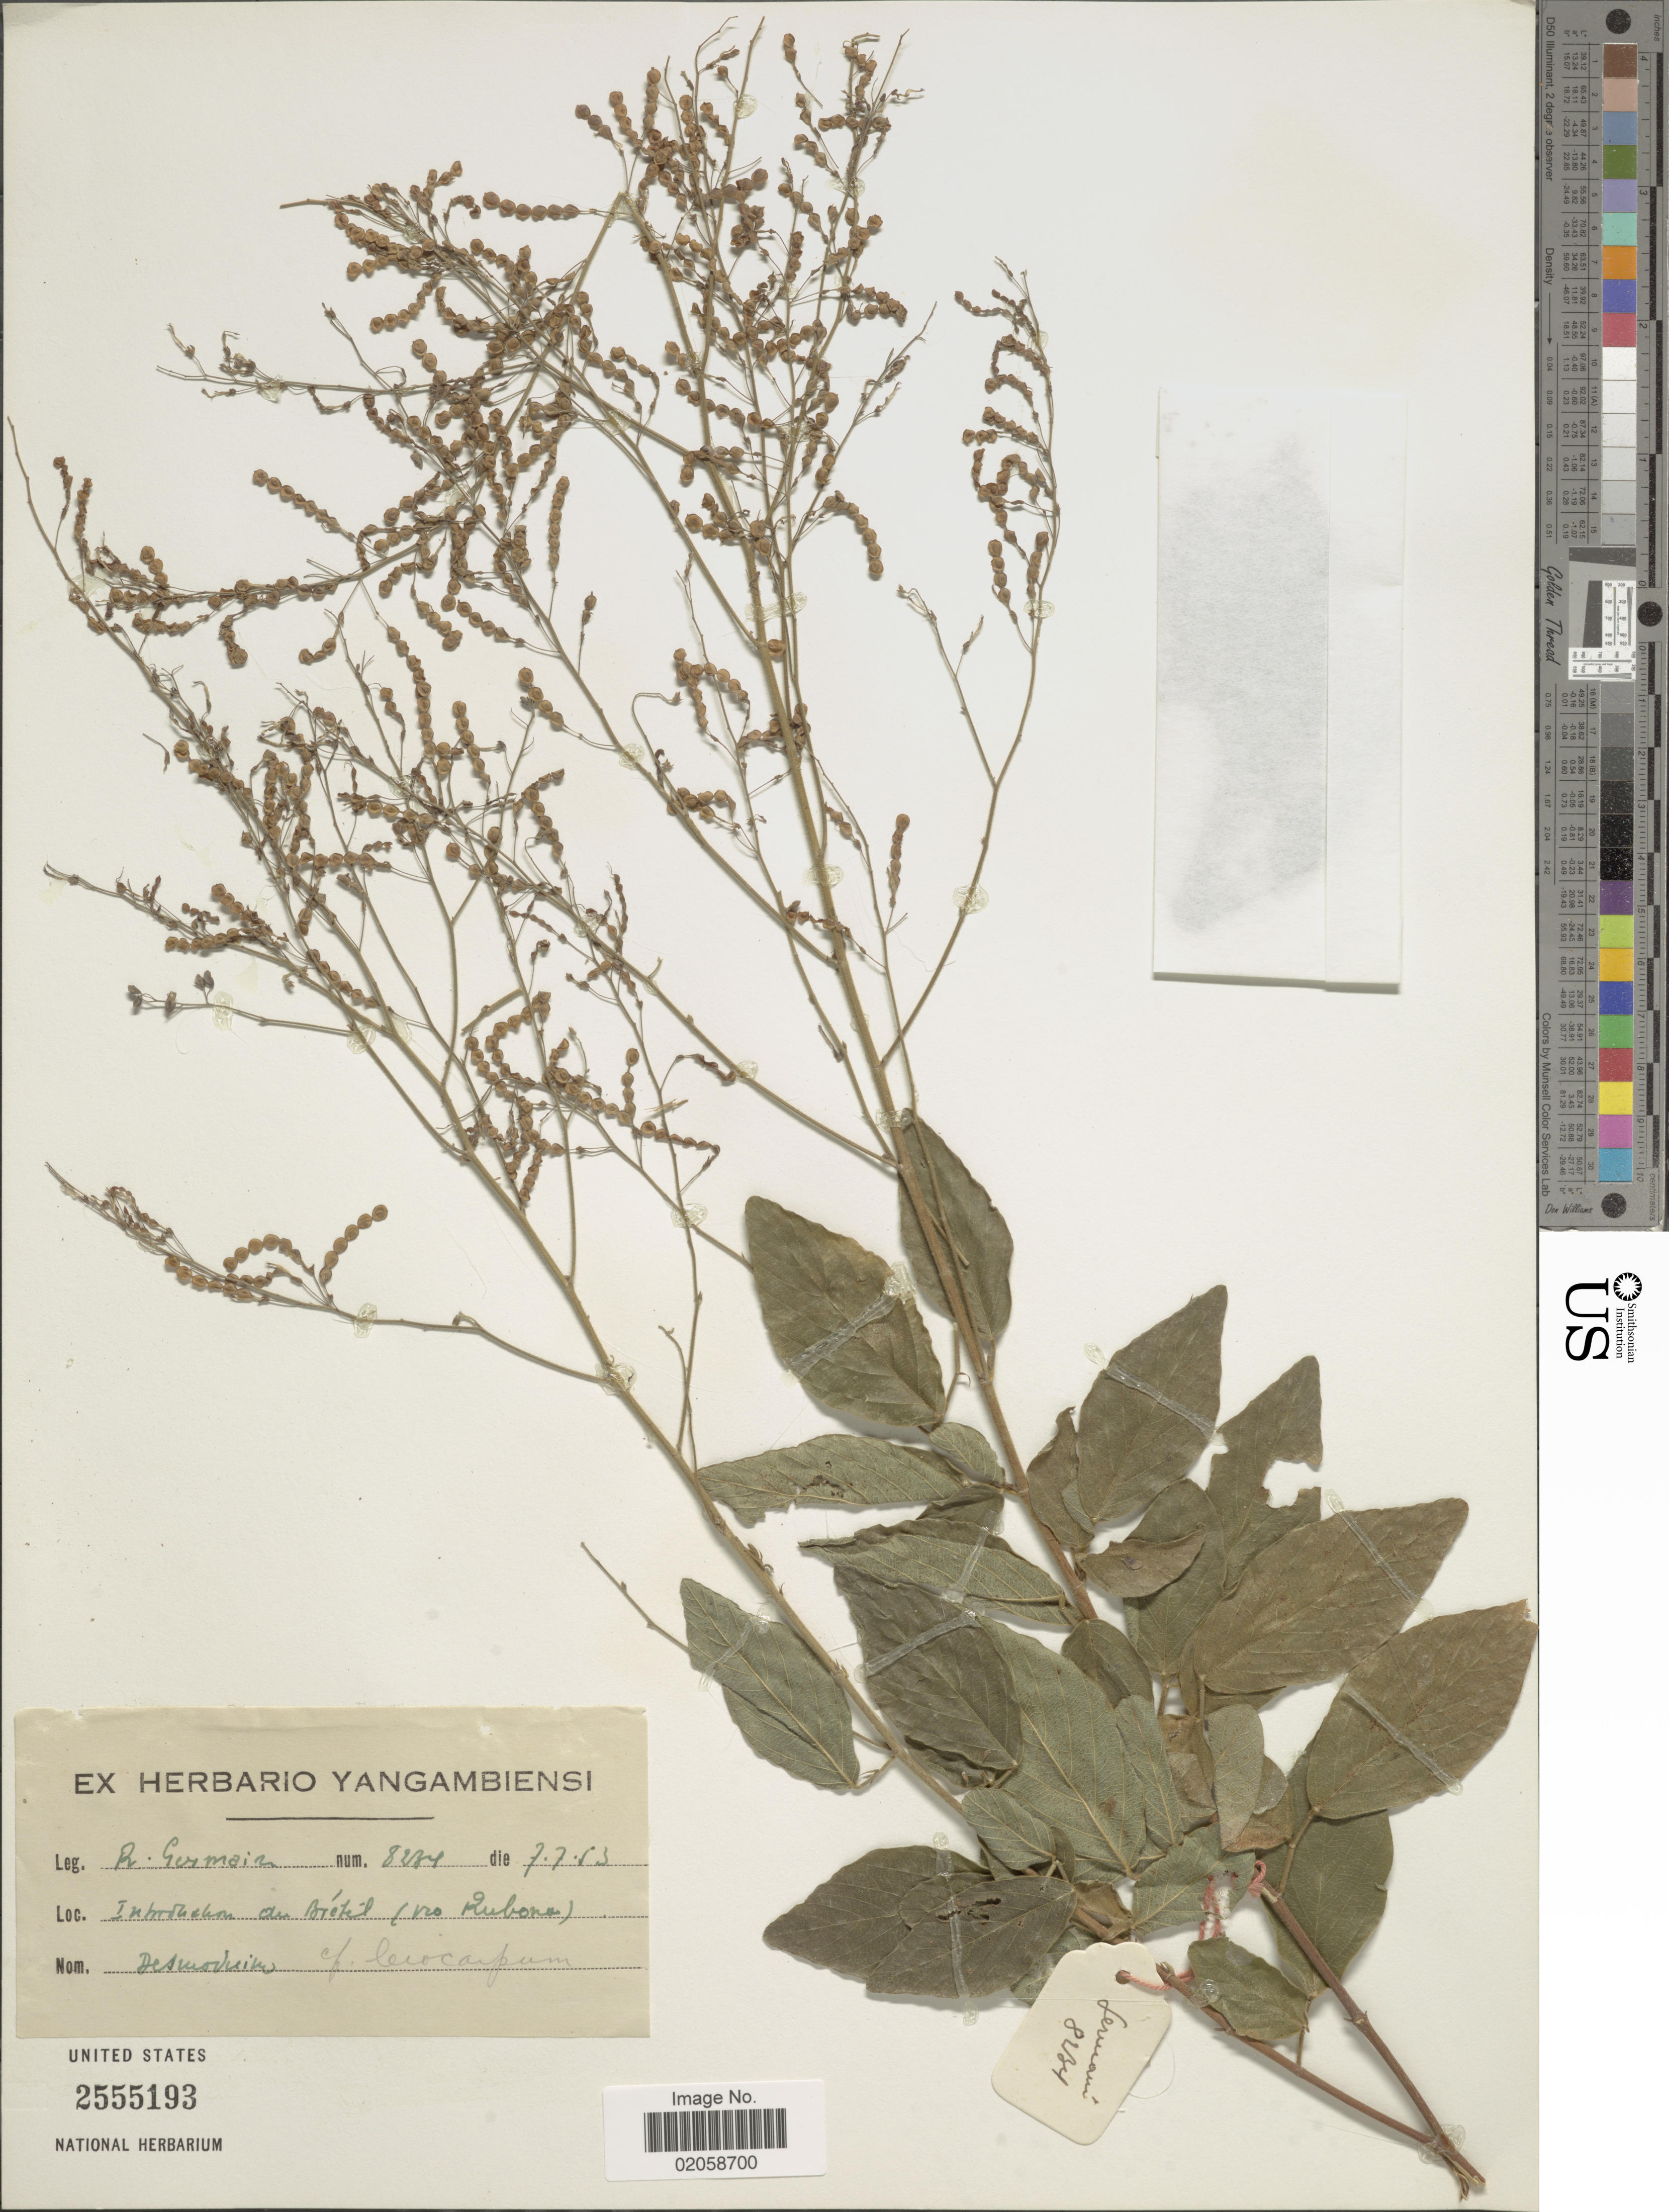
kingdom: Plantae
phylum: Tracheophyta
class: Magnoliopsida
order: Fabales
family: Fabaceae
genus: Desmodium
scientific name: Desmodium leiocarpum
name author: (Spreng.) G. Don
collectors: R. Germain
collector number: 8234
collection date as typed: Transcribed d/m/y: 7/7/53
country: Congo, Democratic Republic of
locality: Introduction du Bresil (rio Rubona) [interpreted]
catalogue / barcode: US 2555193